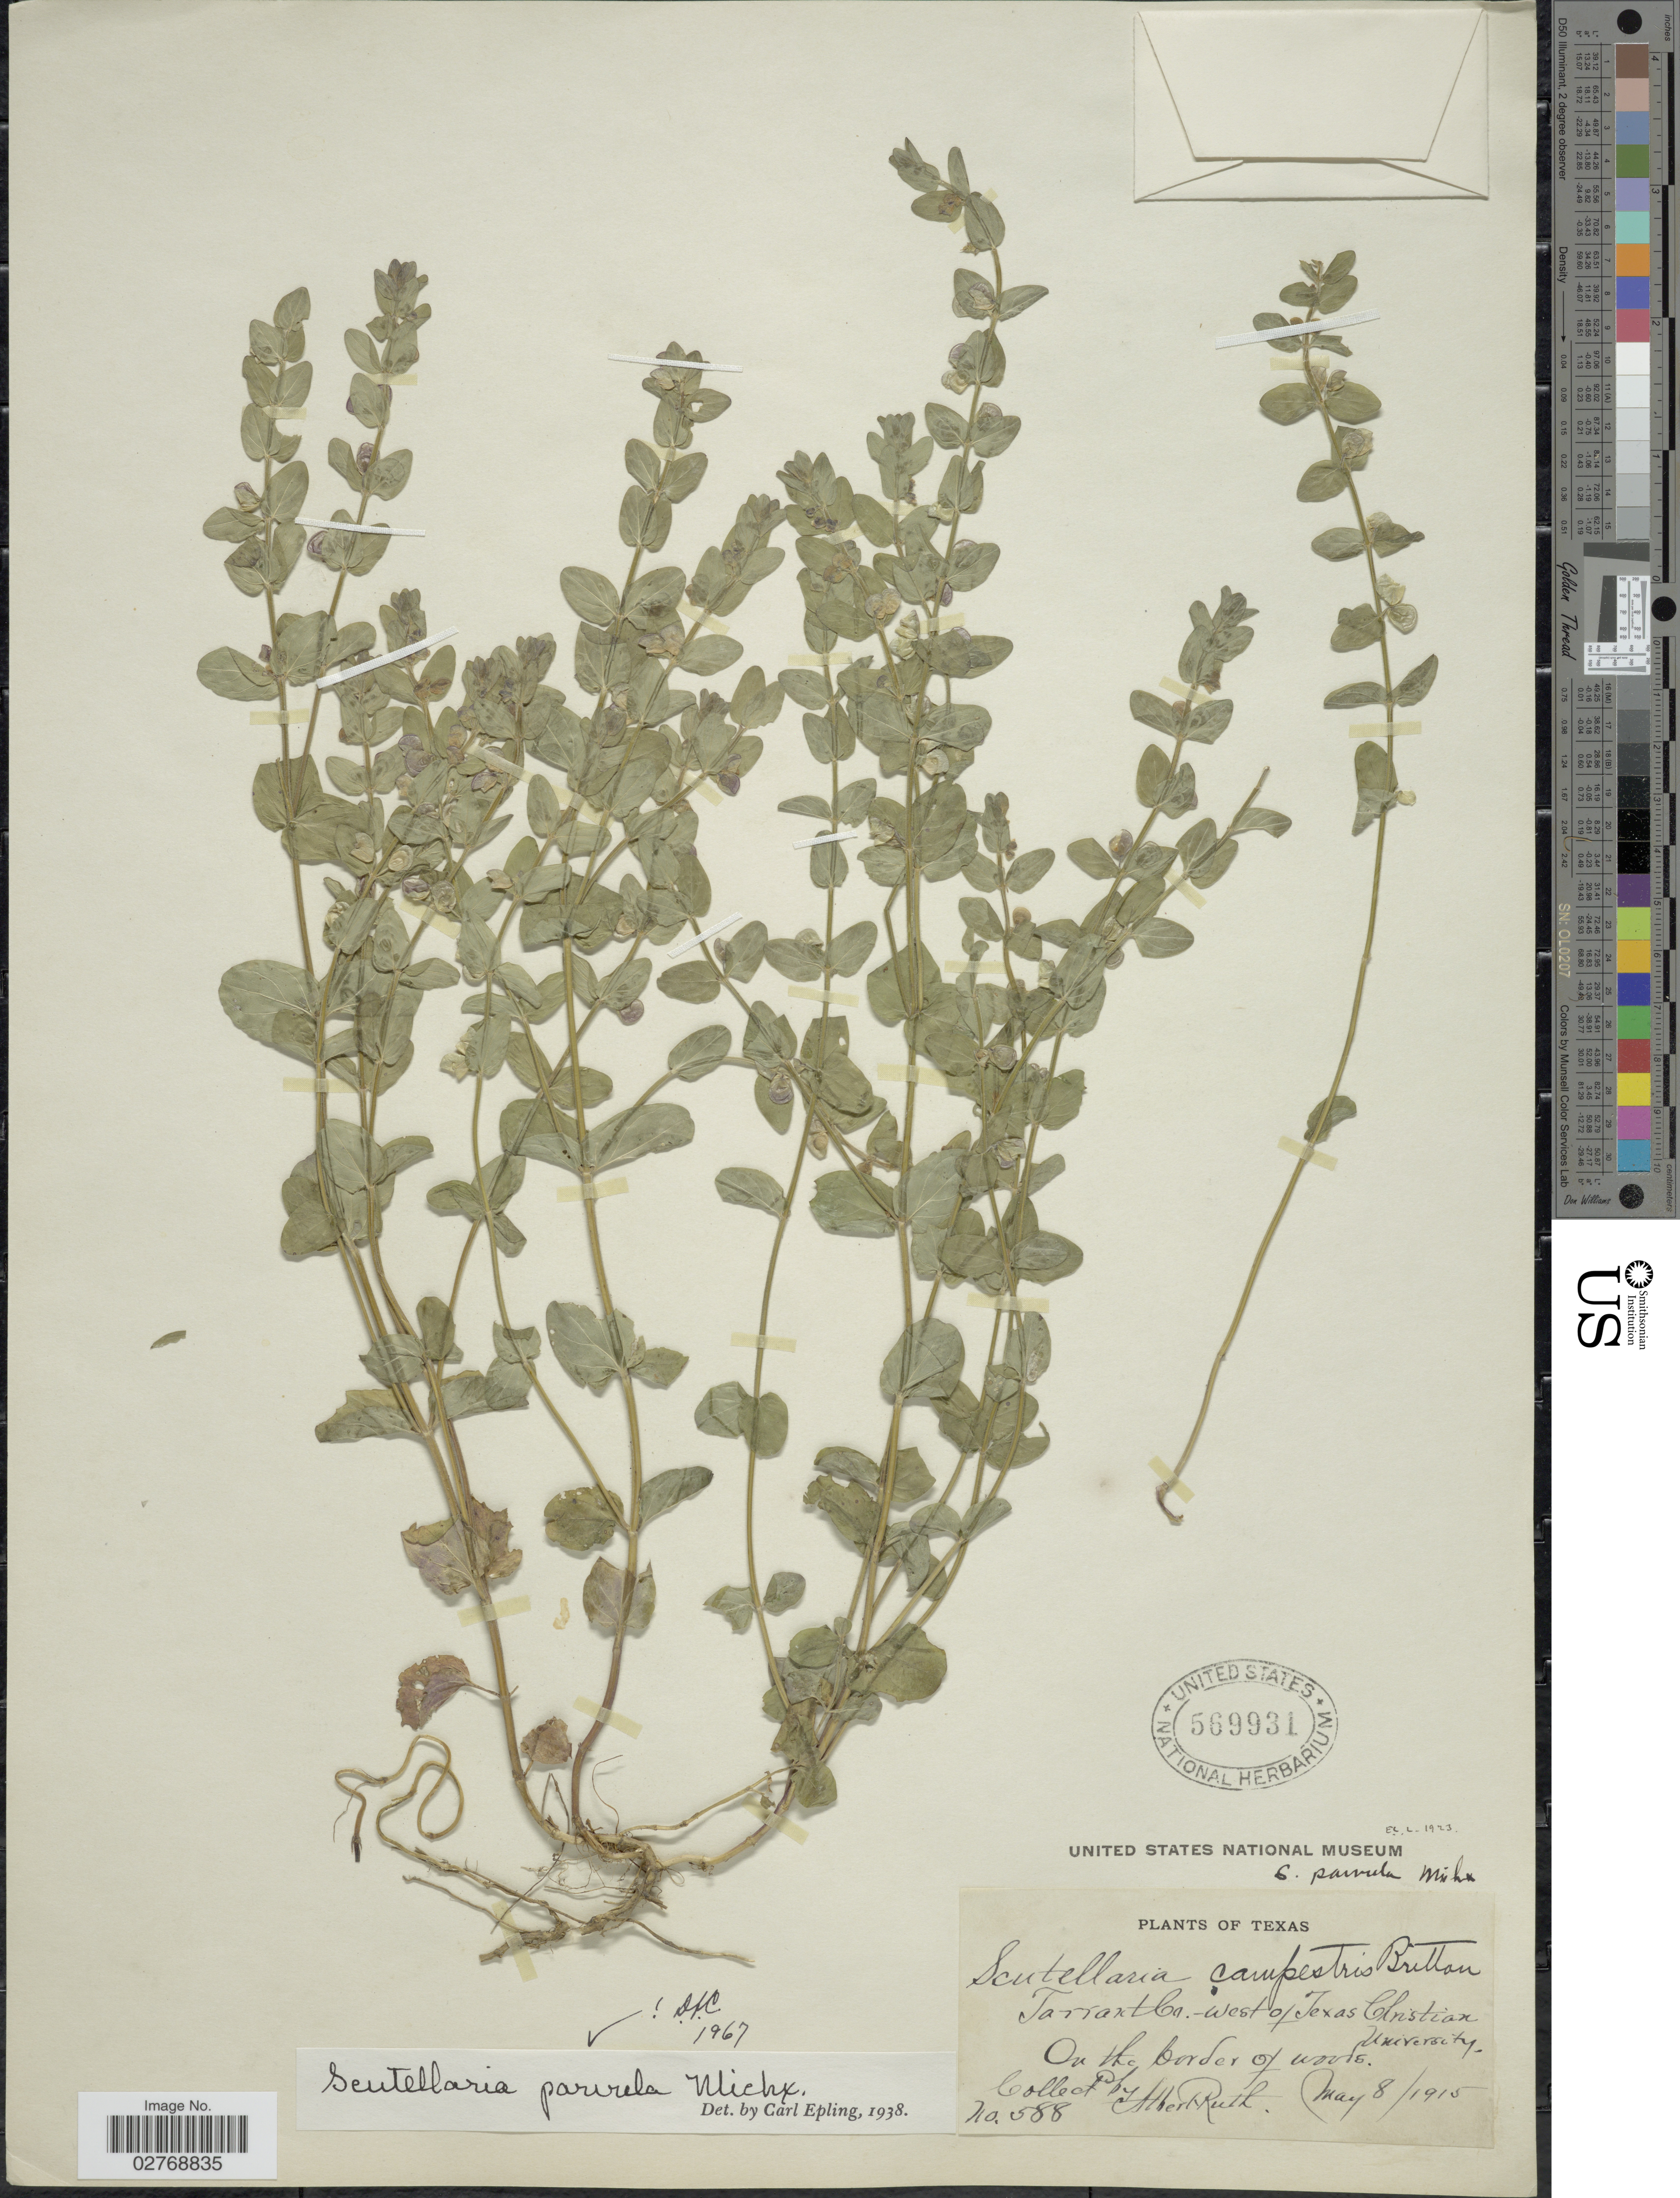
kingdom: Plantae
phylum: Tracheophyta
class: Magnoliopsida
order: Lamiales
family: Lamiaceae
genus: Scutellaria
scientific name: Scutellaria parvula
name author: Michx.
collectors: A. Ruth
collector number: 588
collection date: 1915-05-08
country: United States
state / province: Texas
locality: Tarrant Co.-West of Texas Christian University.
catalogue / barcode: US 569931